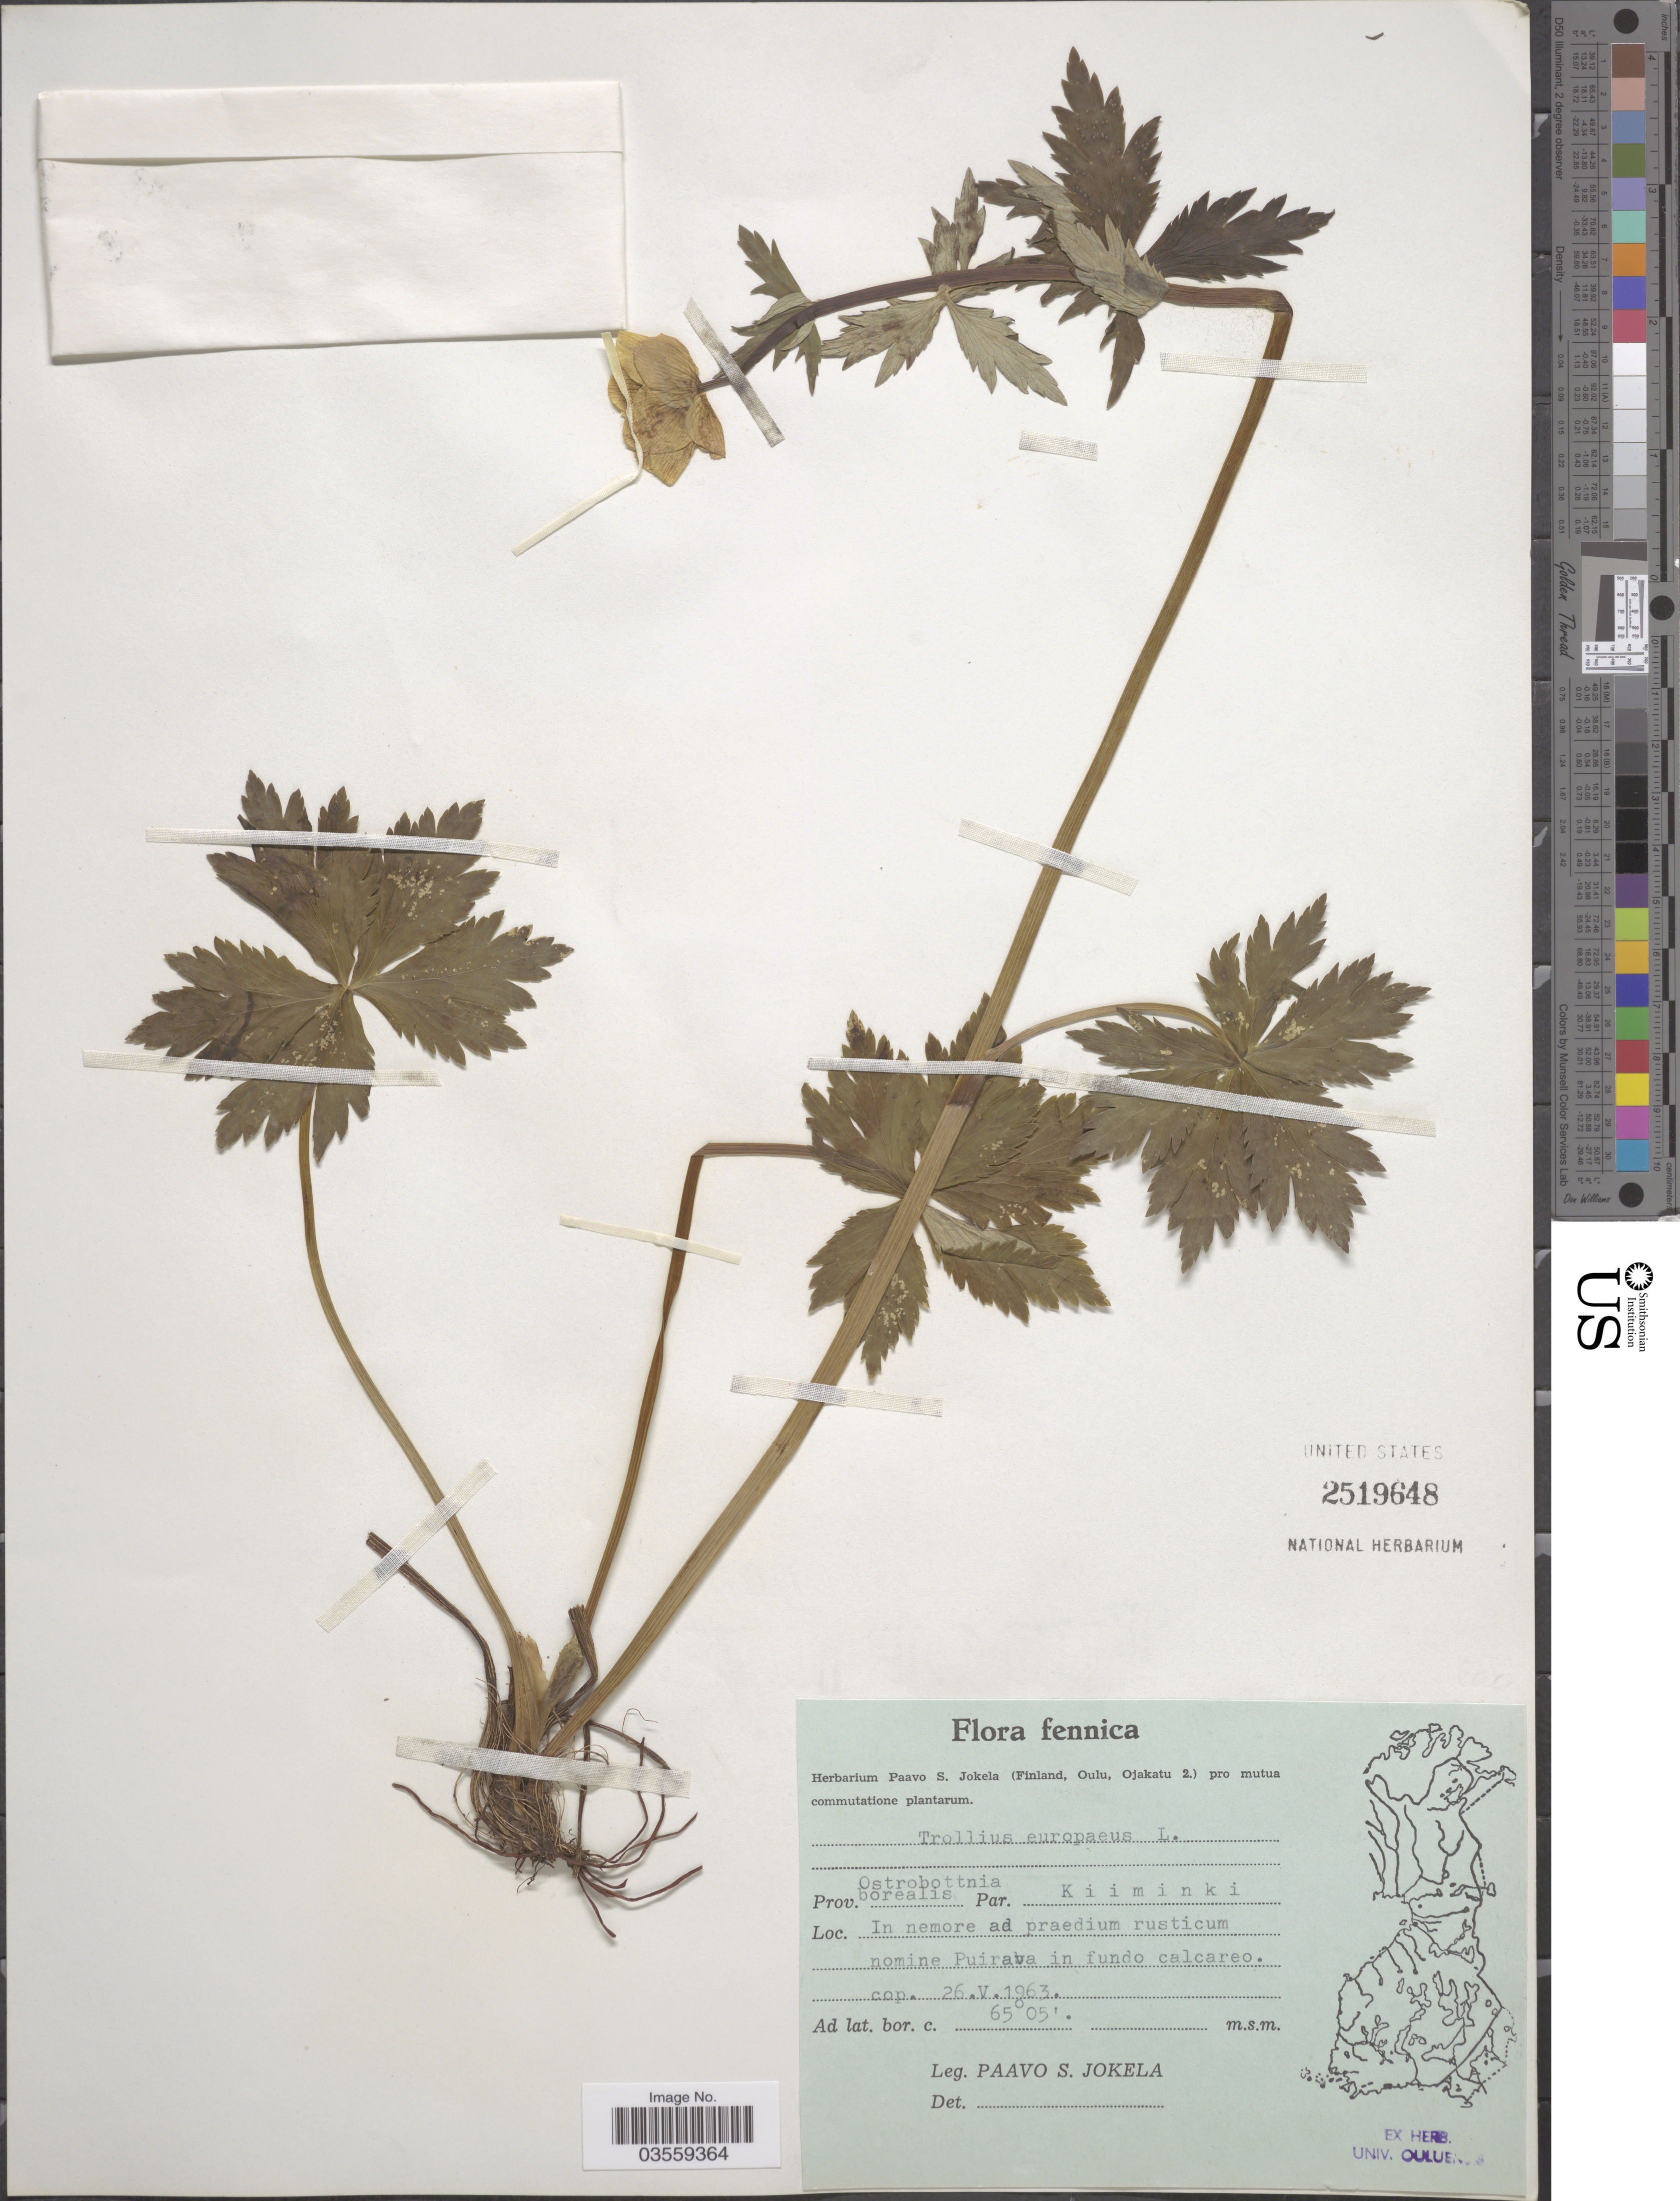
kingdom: Plantae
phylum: Tracheophyta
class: Magnoliopsida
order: Ranunculales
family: Ranunculaceae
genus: Trollius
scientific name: Trollius europaeus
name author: L.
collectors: P. Jokela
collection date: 1963-05-26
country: Finland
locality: Fennica. Prov. Ostrobottnia borealis. Par. Kiiminki. In nemore ad praedium rusticum nomine Puirava in fundo calcareo.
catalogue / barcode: US 2519648